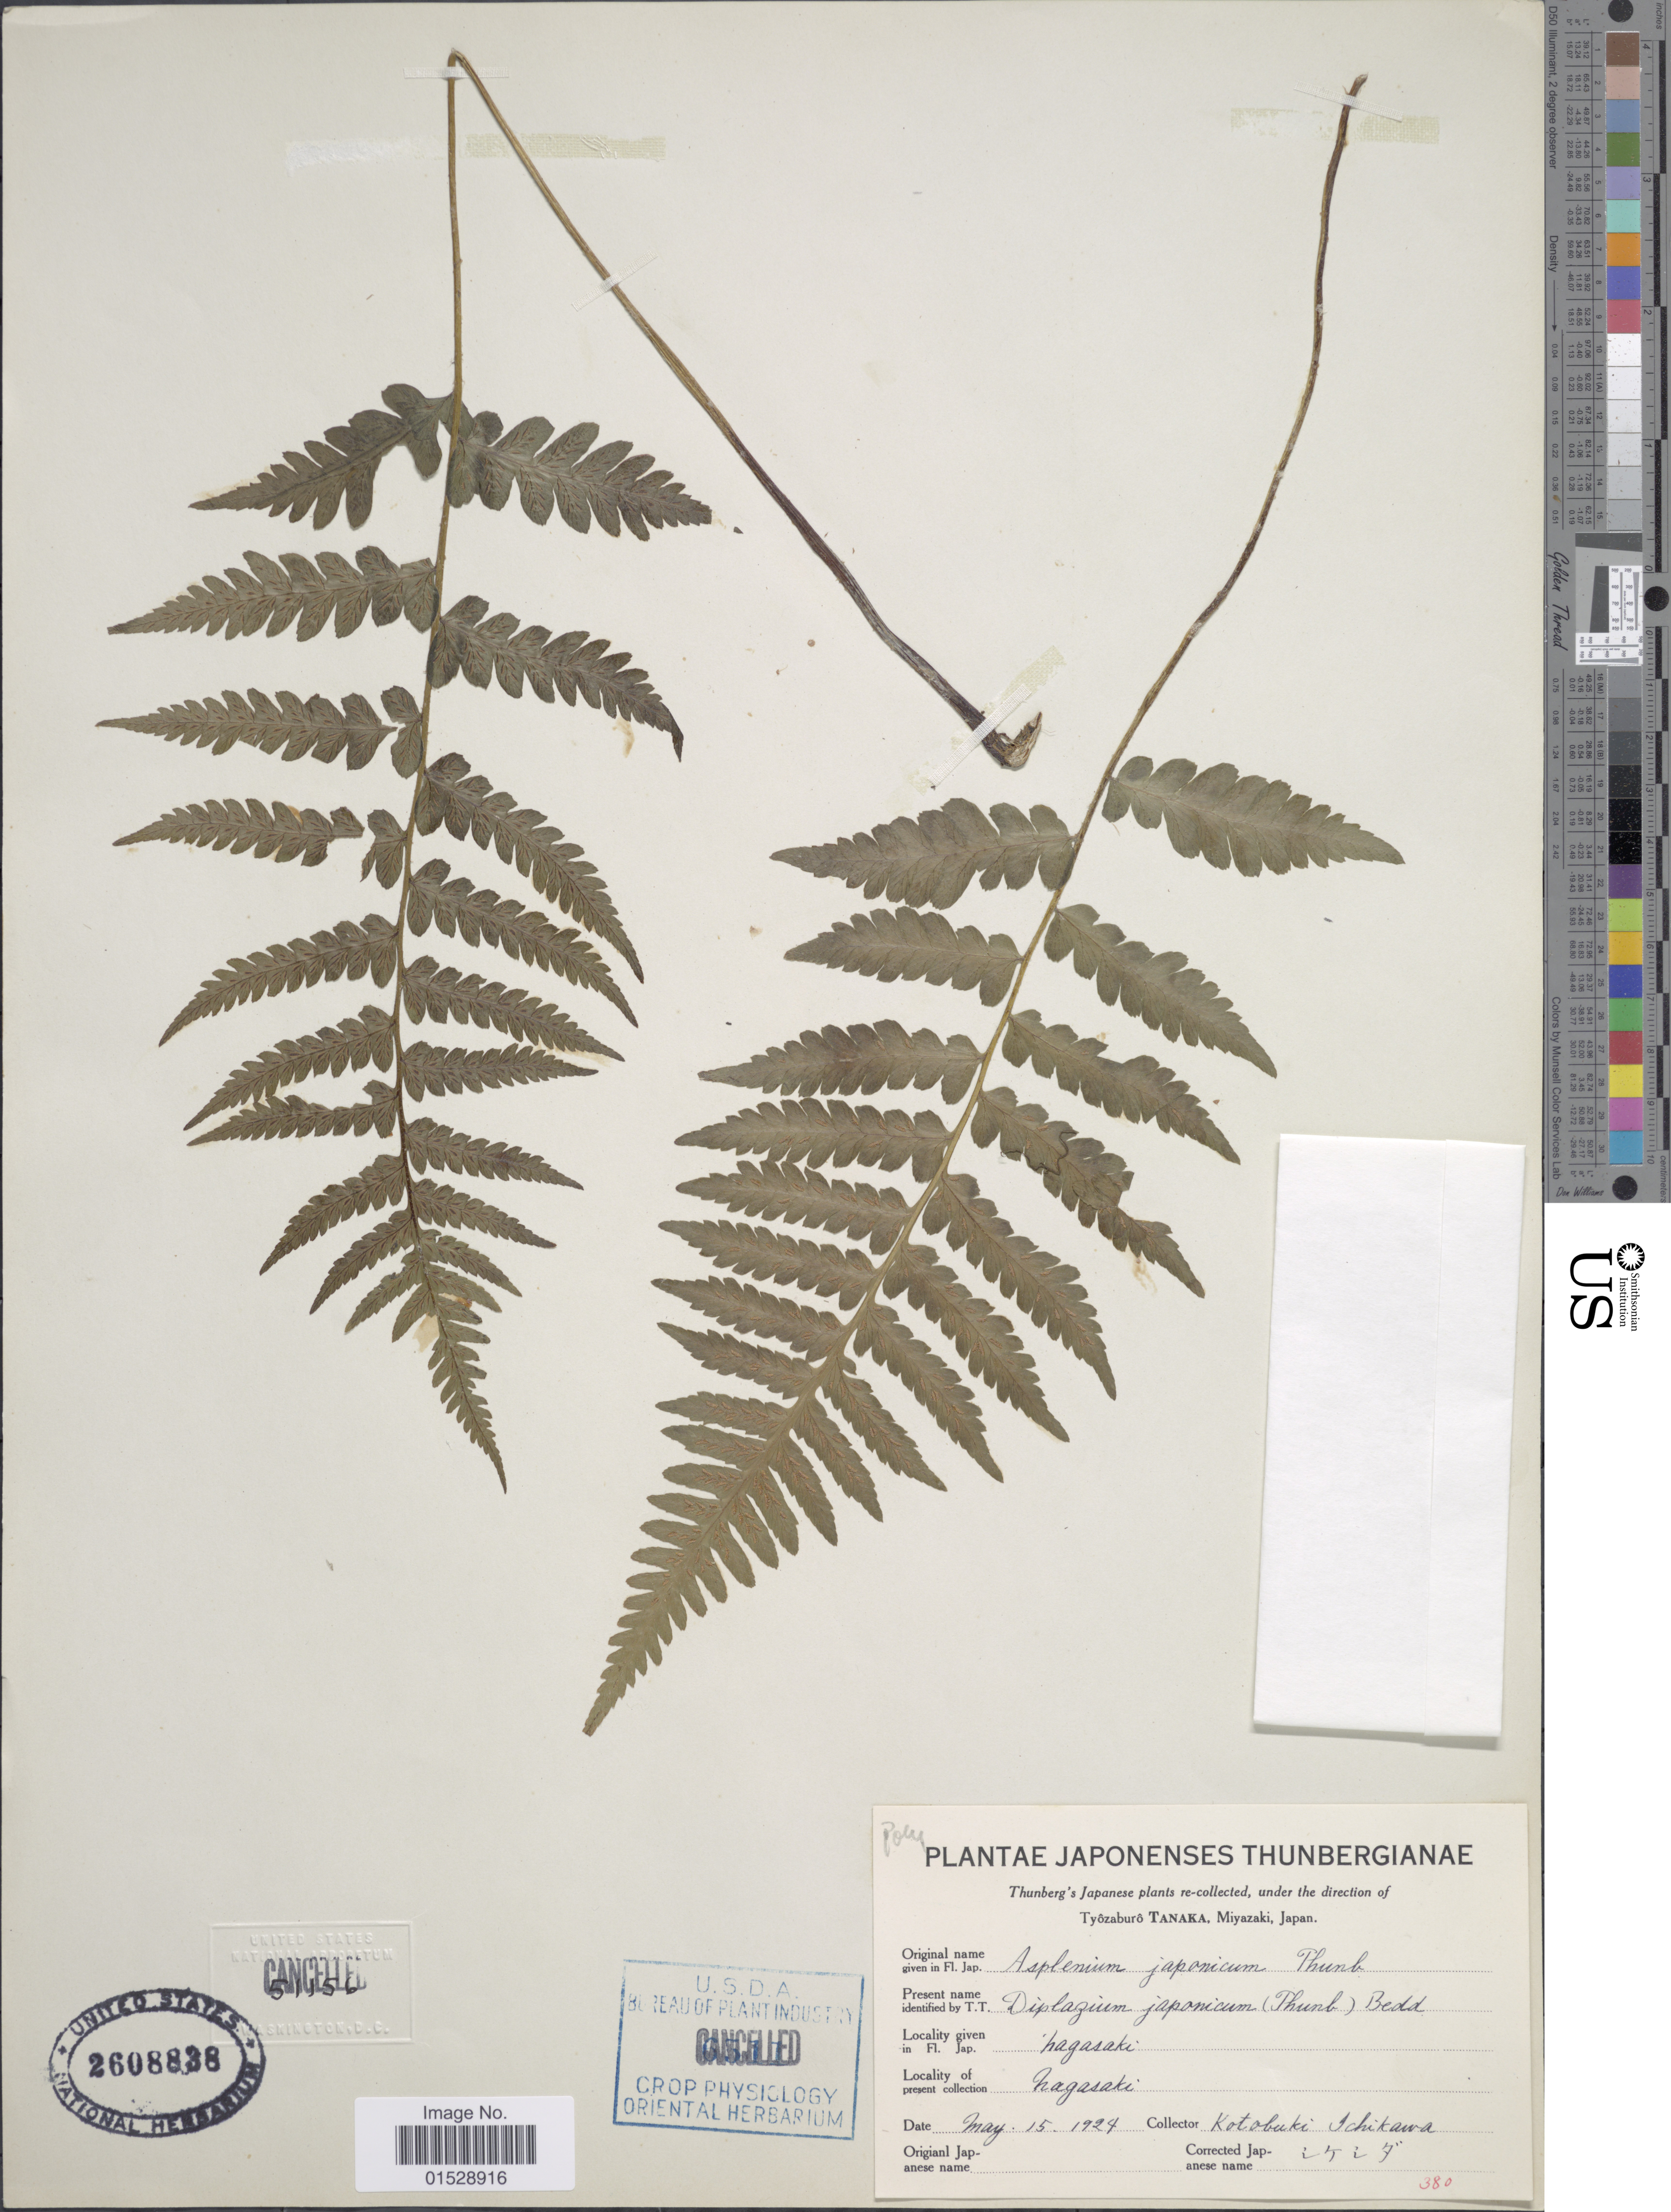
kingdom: Plantae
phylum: Tracheophyta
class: Polypodiopsida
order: Polypodiales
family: Athyriaceae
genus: Deparia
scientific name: Deparia japonica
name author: (Thunb.) M. Kato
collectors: K. Ichikawa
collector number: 380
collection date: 1924-05-15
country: Japan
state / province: Nagasaki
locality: Nagasaki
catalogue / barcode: US 2608838